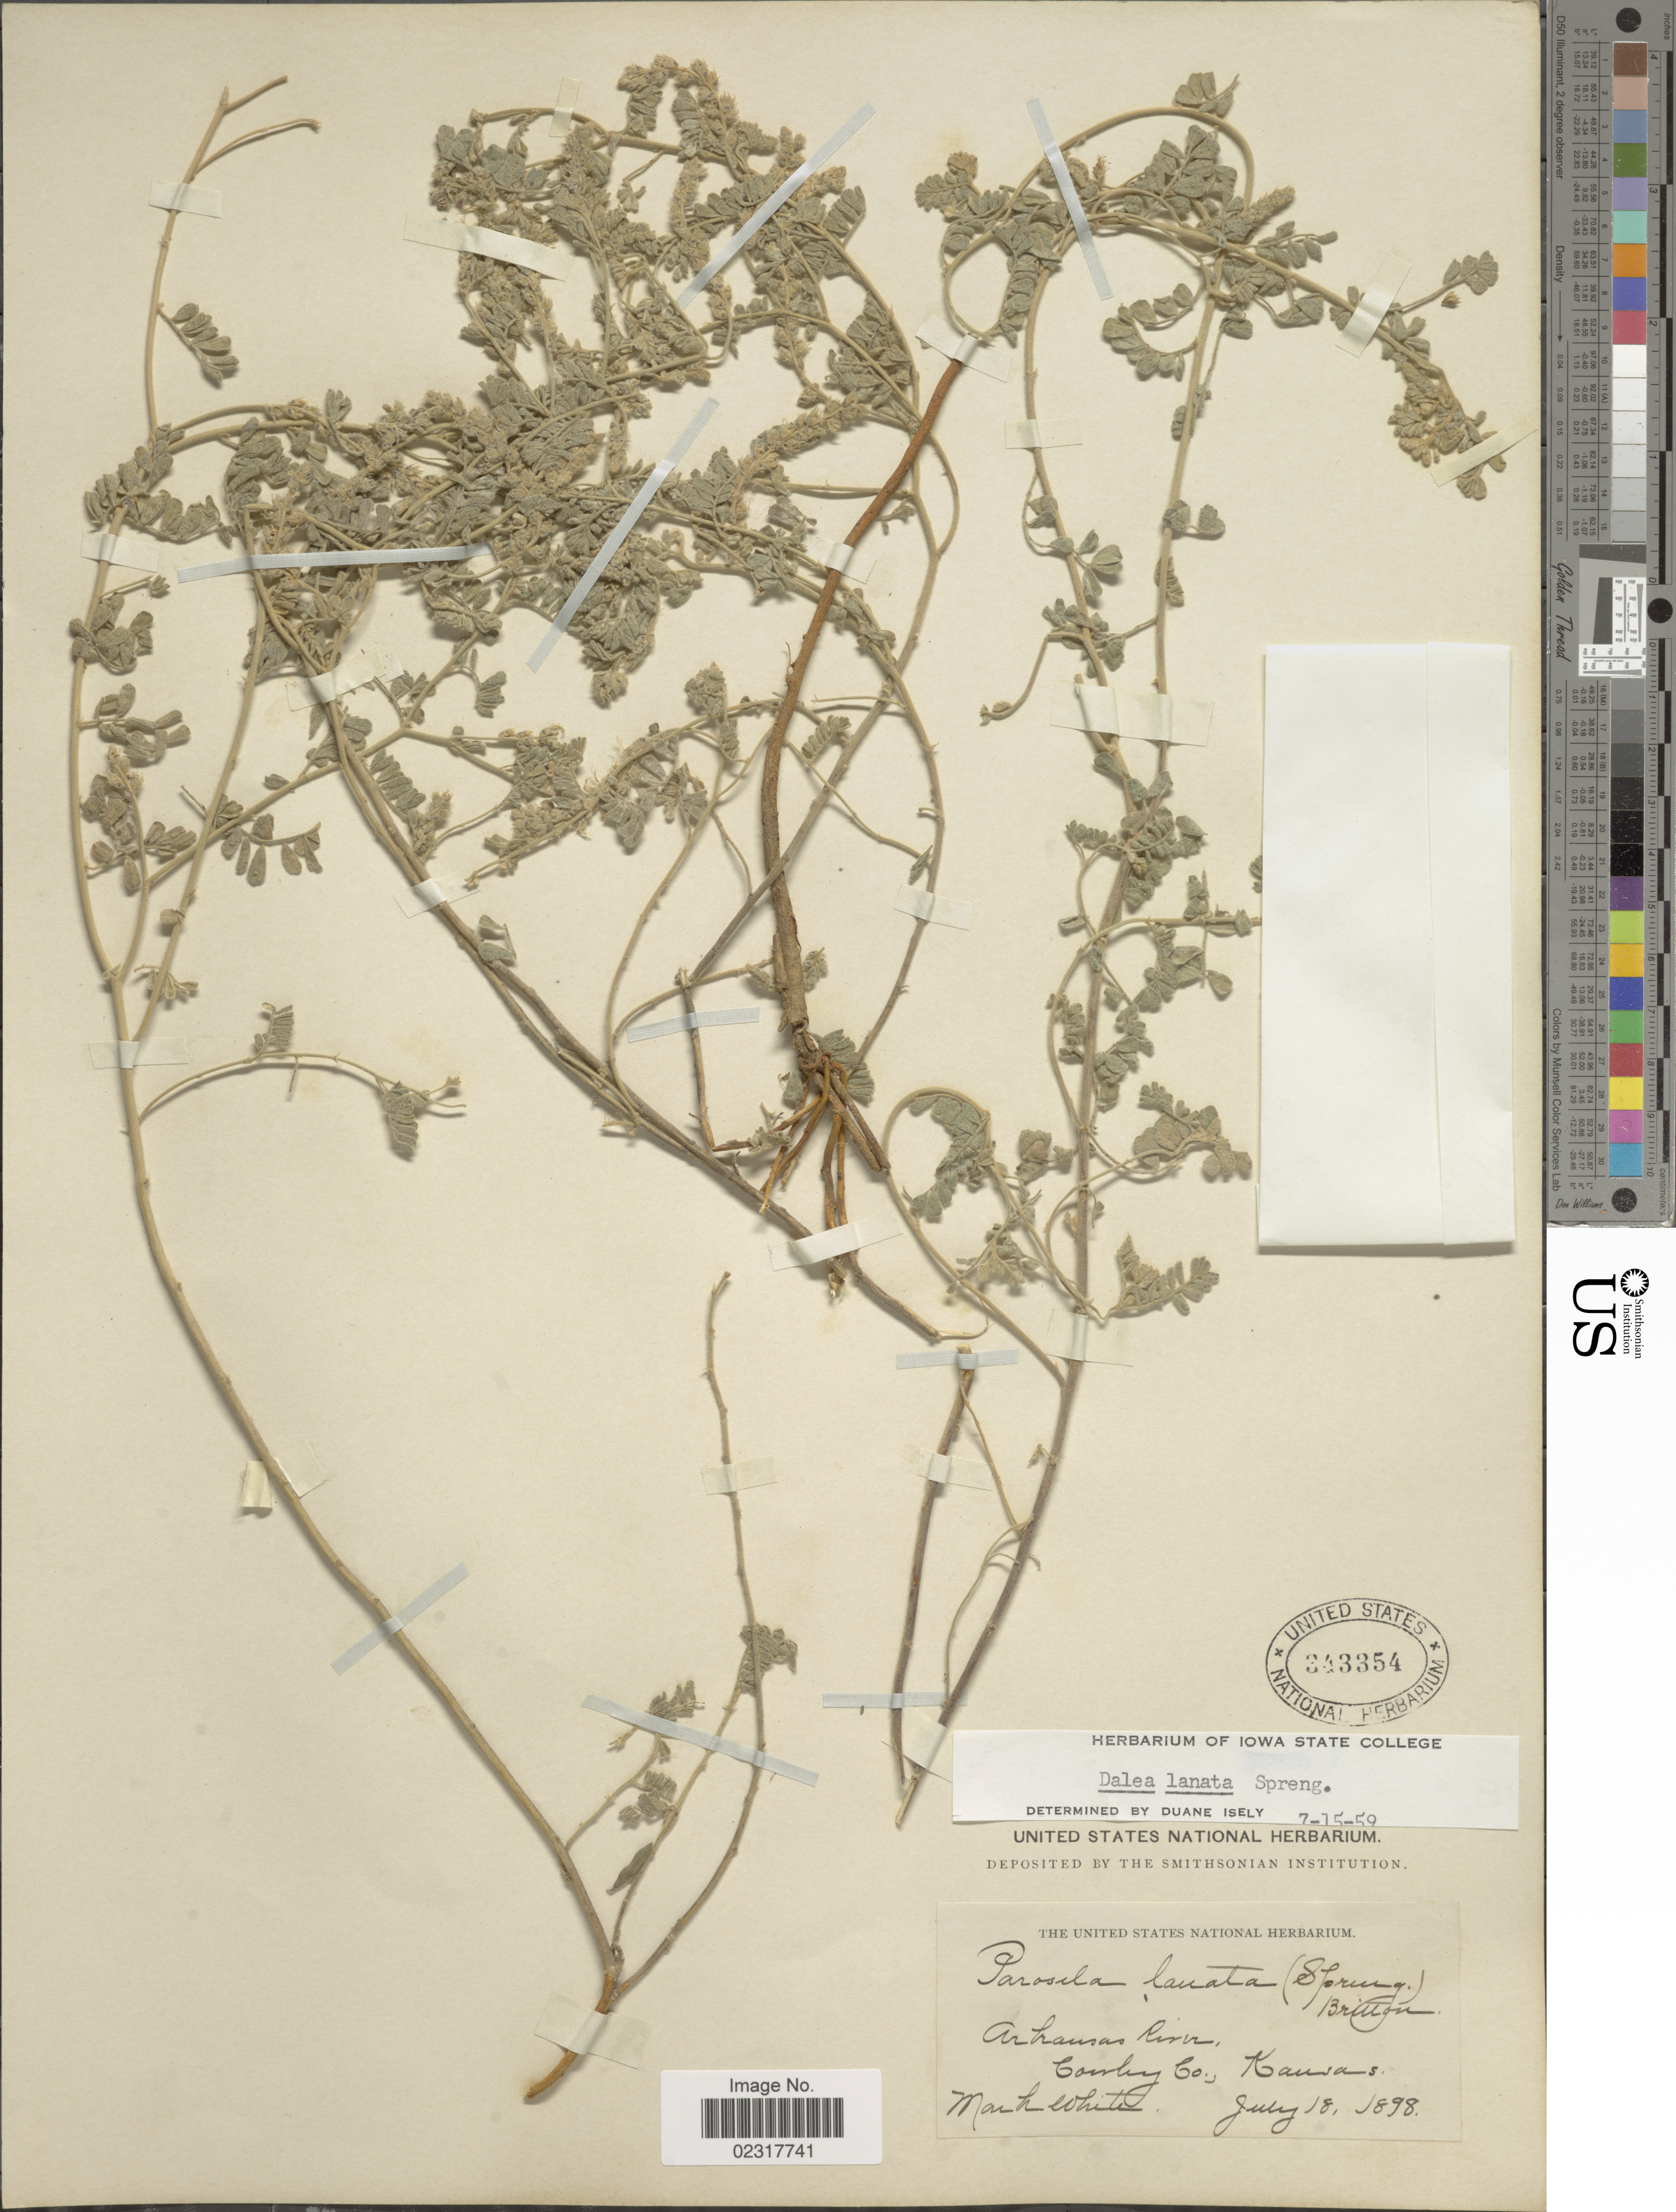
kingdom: Plantae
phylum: Tracheophyta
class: Magnoliopsida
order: Fabales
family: Fabaceae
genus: Dalea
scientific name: Dalea lanata var. lanata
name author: Spreng.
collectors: M. White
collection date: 1898-07-18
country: United States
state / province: Kansas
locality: Arkansas River, Cowley Co.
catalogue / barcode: US 343354